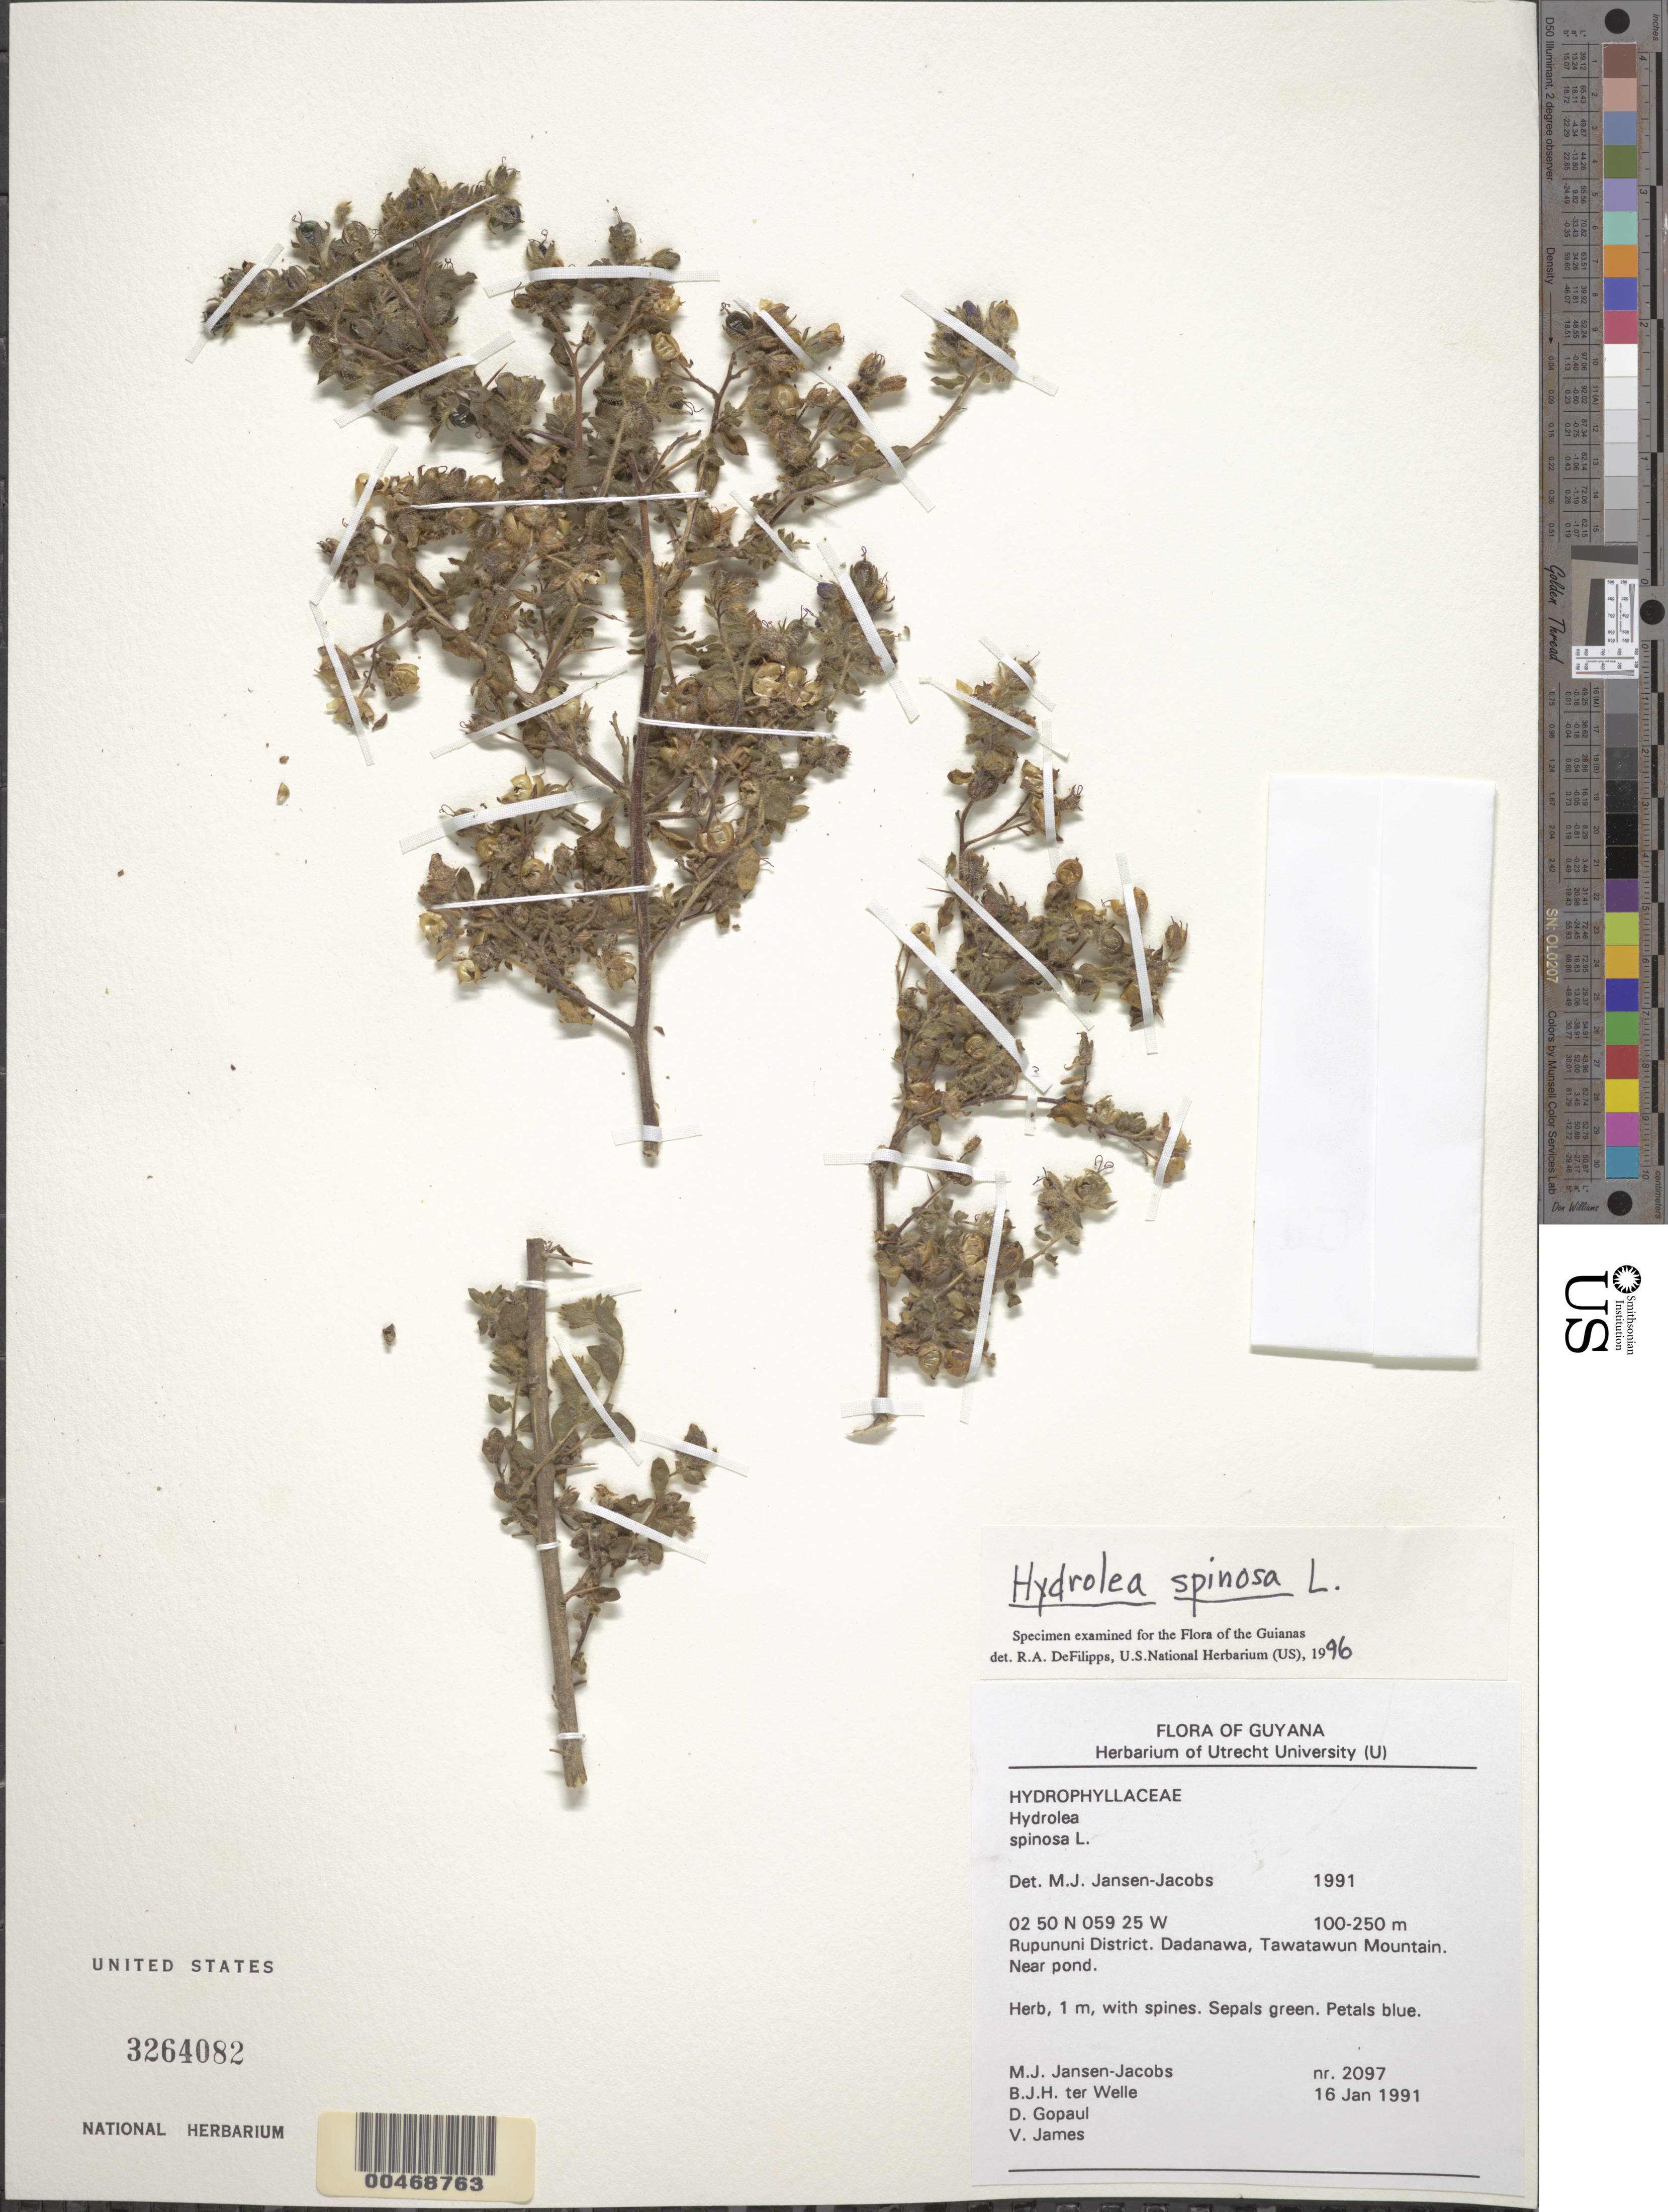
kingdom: Plantae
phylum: Tracheophyta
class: Magnoliopsida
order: Solanales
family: Hydroleaceae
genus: Hydrolea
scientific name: Hydrolea spinosa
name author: L.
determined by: DeFilipps, R. A.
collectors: M. J. Jansen-Jacobs, B. Welle, D. Gopaul & V. James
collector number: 2097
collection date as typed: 16-Jan-91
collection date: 1991-01-16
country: Guyana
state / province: U. Takutu-U. Essequibo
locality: Tawatawun Mountain, Dadanawa, Rupununi District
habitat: Near pond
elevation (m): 100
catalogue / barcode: US 3264082